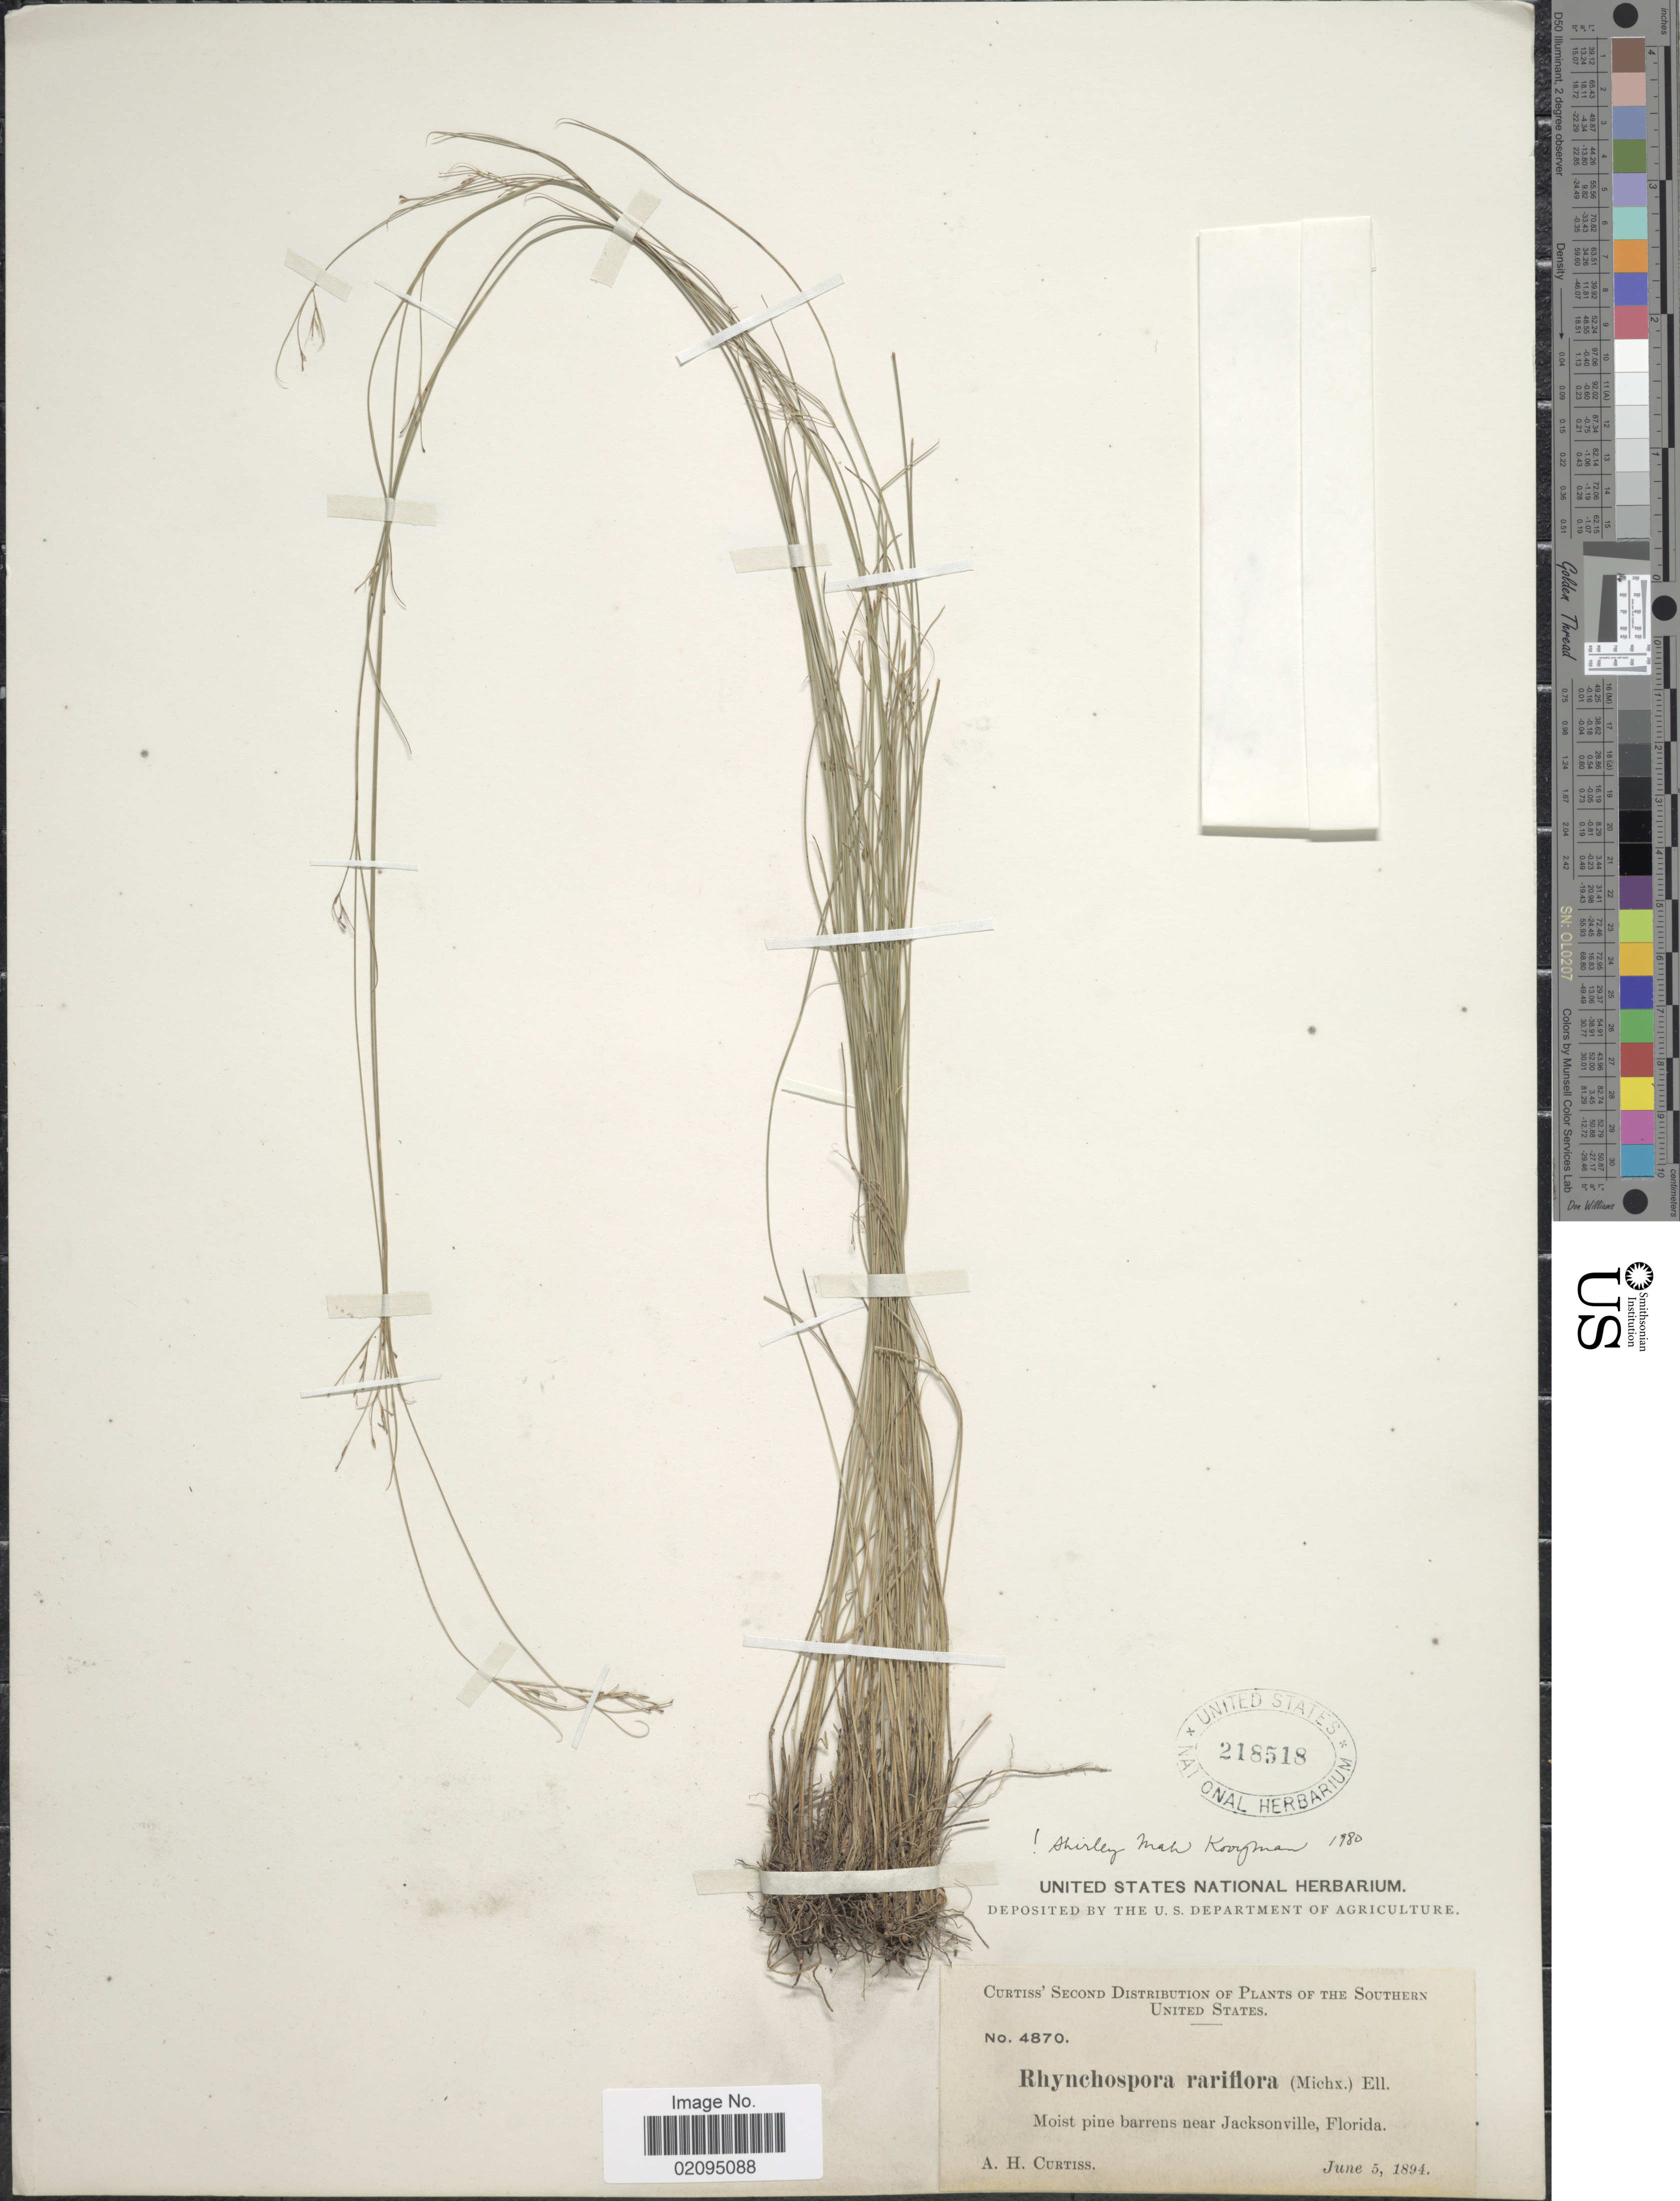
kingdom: Plantae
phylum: Tracheophyta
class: Liliopsida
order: Poales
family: Cyperaceae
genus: Rhynchospora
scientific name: Rhynchospora rariflora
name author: (Michx.) Elliott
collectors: A. H. Curtiss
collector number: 4870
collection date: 1894-06-05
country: United States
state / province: Florida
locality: Near Jacksonville, Southern United States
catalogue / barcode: US 218518